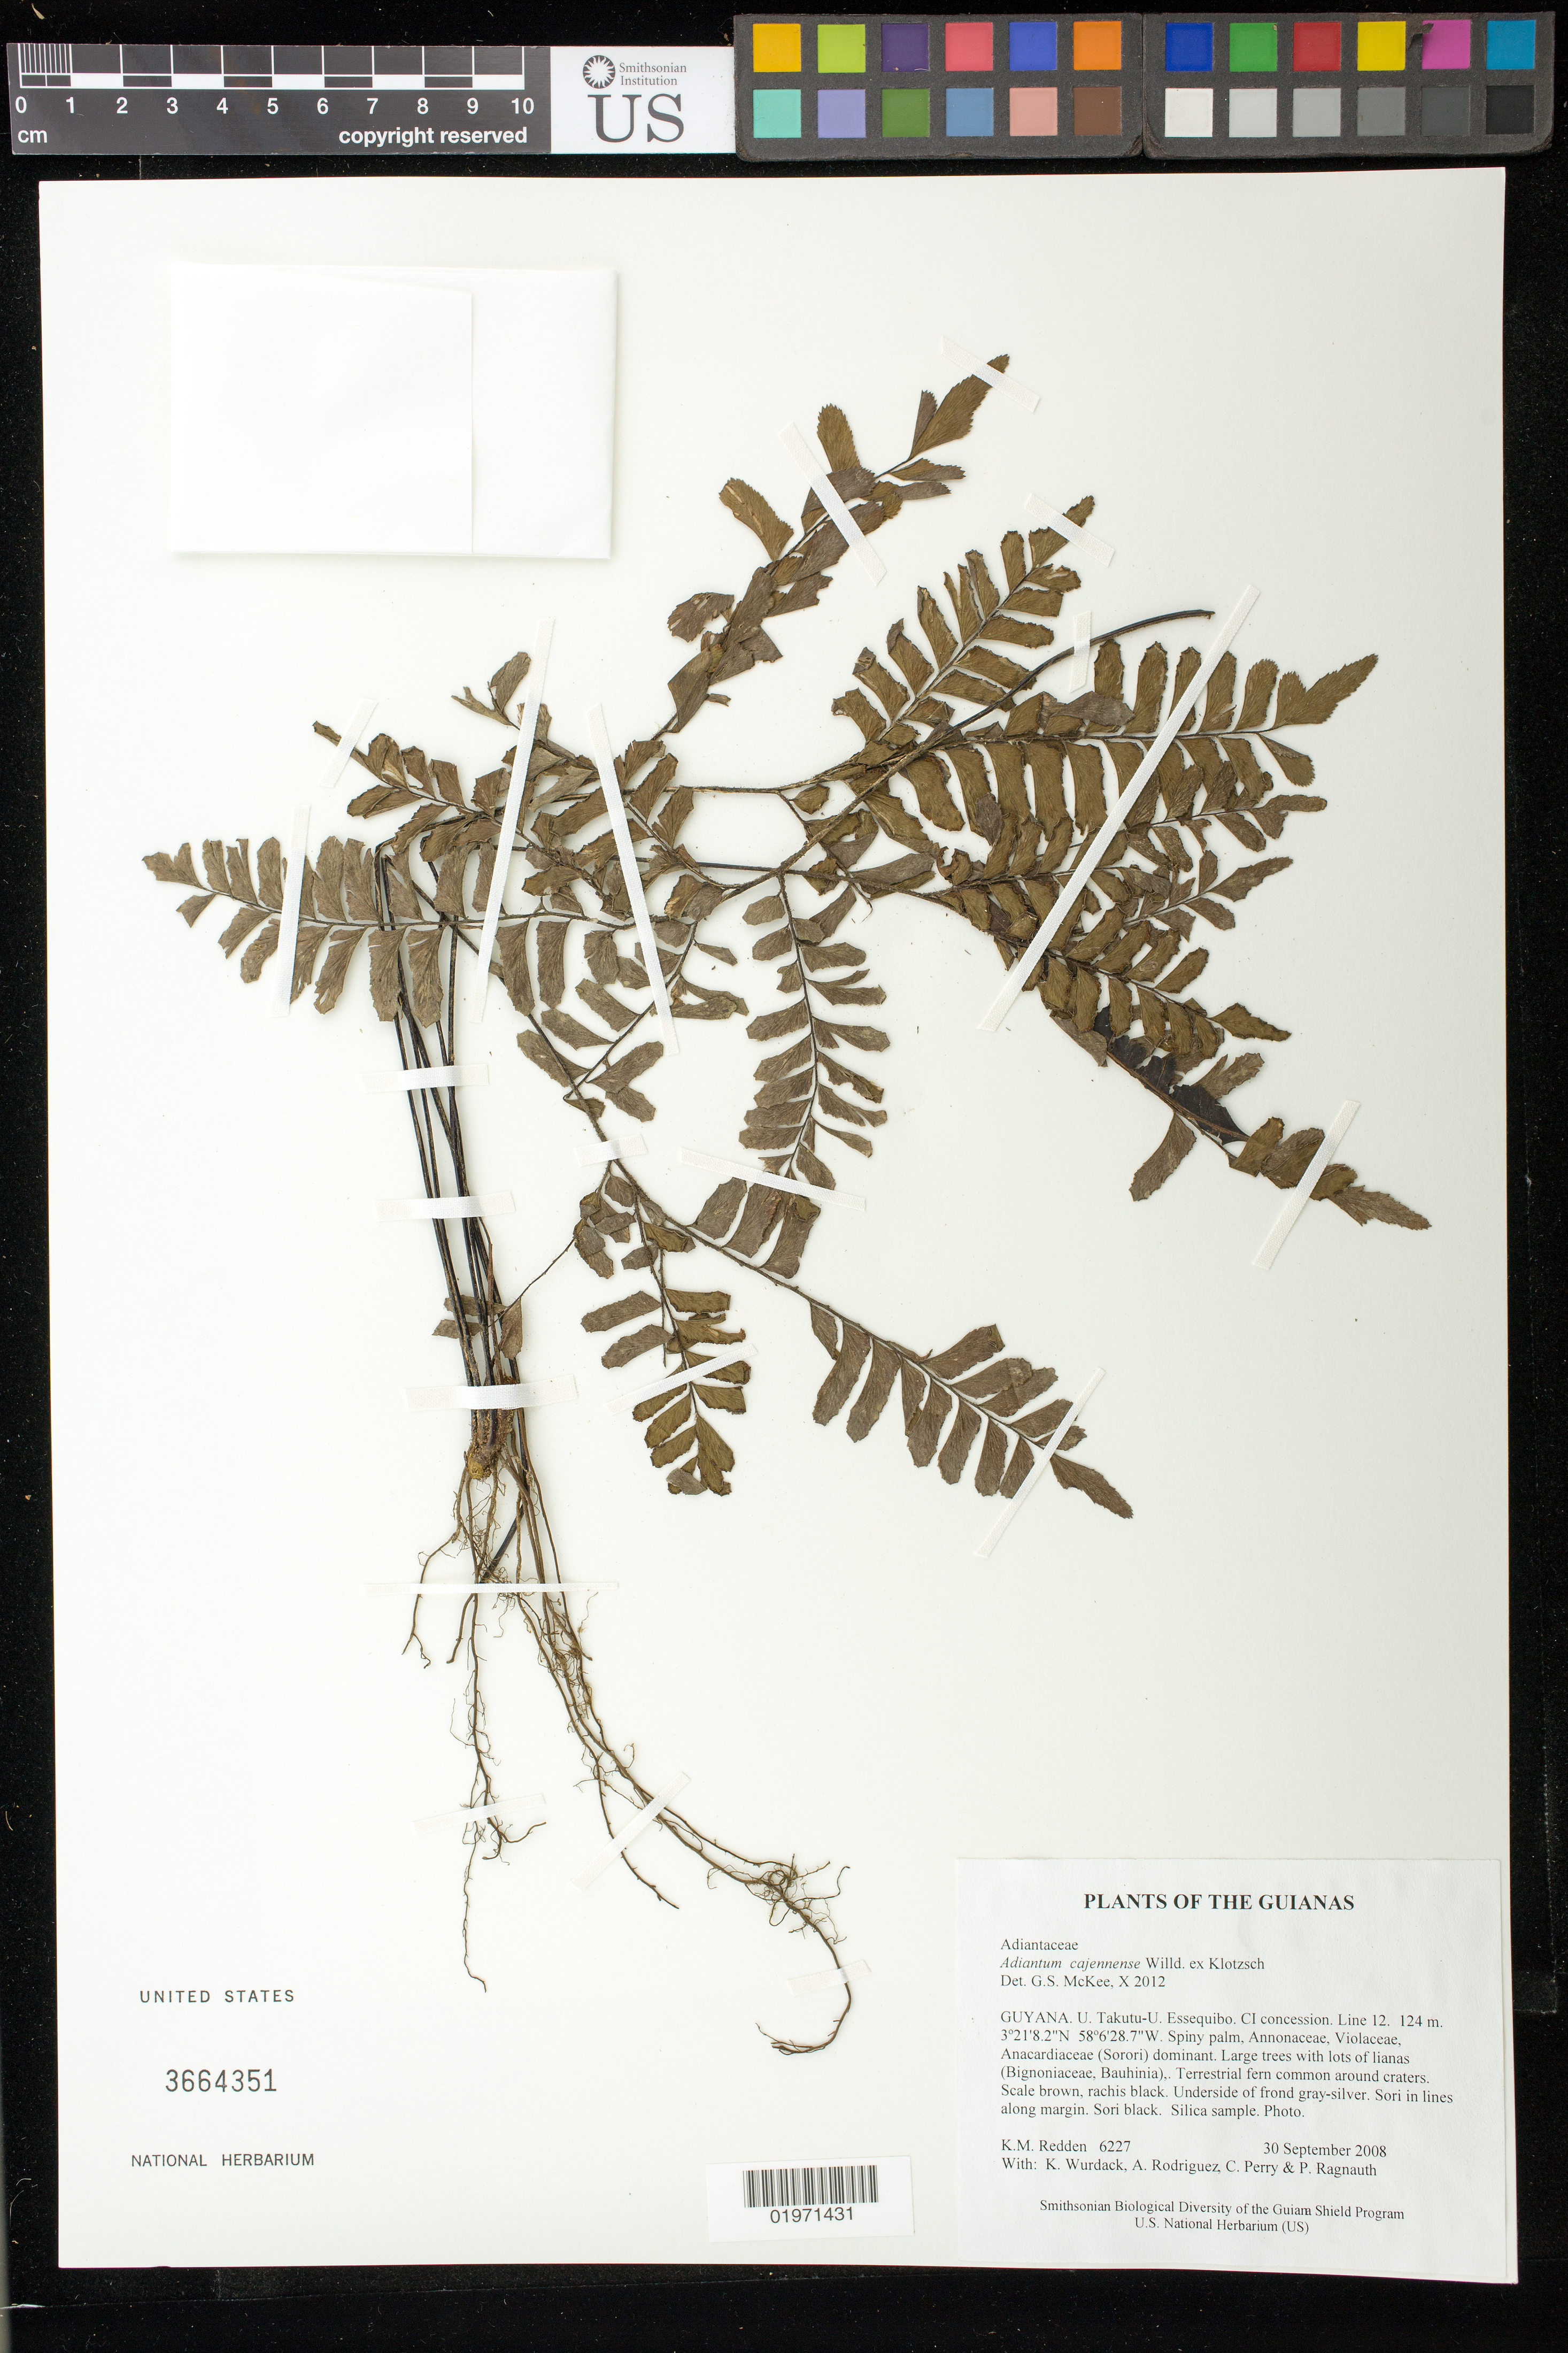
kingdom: Plantae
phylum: Tracheophyta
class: Polypodiopsida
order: Polypodiales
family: Pteridaceae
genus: Adiantum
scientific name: Adiantum cajennense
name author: Willd. ex Klotzsch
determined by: McKee, Greg S., (BOT), Smithsonian Institution - National Museum of Natural History (UNITED STATES)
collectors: K. M. Redden, K. Wurdack, A. Rodriguez, C. Perry & P. Ragnauth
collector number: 6227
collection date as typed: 30 September 2008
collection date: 2008-09-30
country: Guyana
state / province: U. Takutu-U. Essequibo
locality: CI concession. Line 12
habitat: Spiny palm, Annonaceae, Violaceae, Anacardiaceae (Sorori) dominant. Large trees with lots of lianas (Bignoniaceae, Bauhinia)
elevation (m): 124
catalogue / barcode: US 3664351